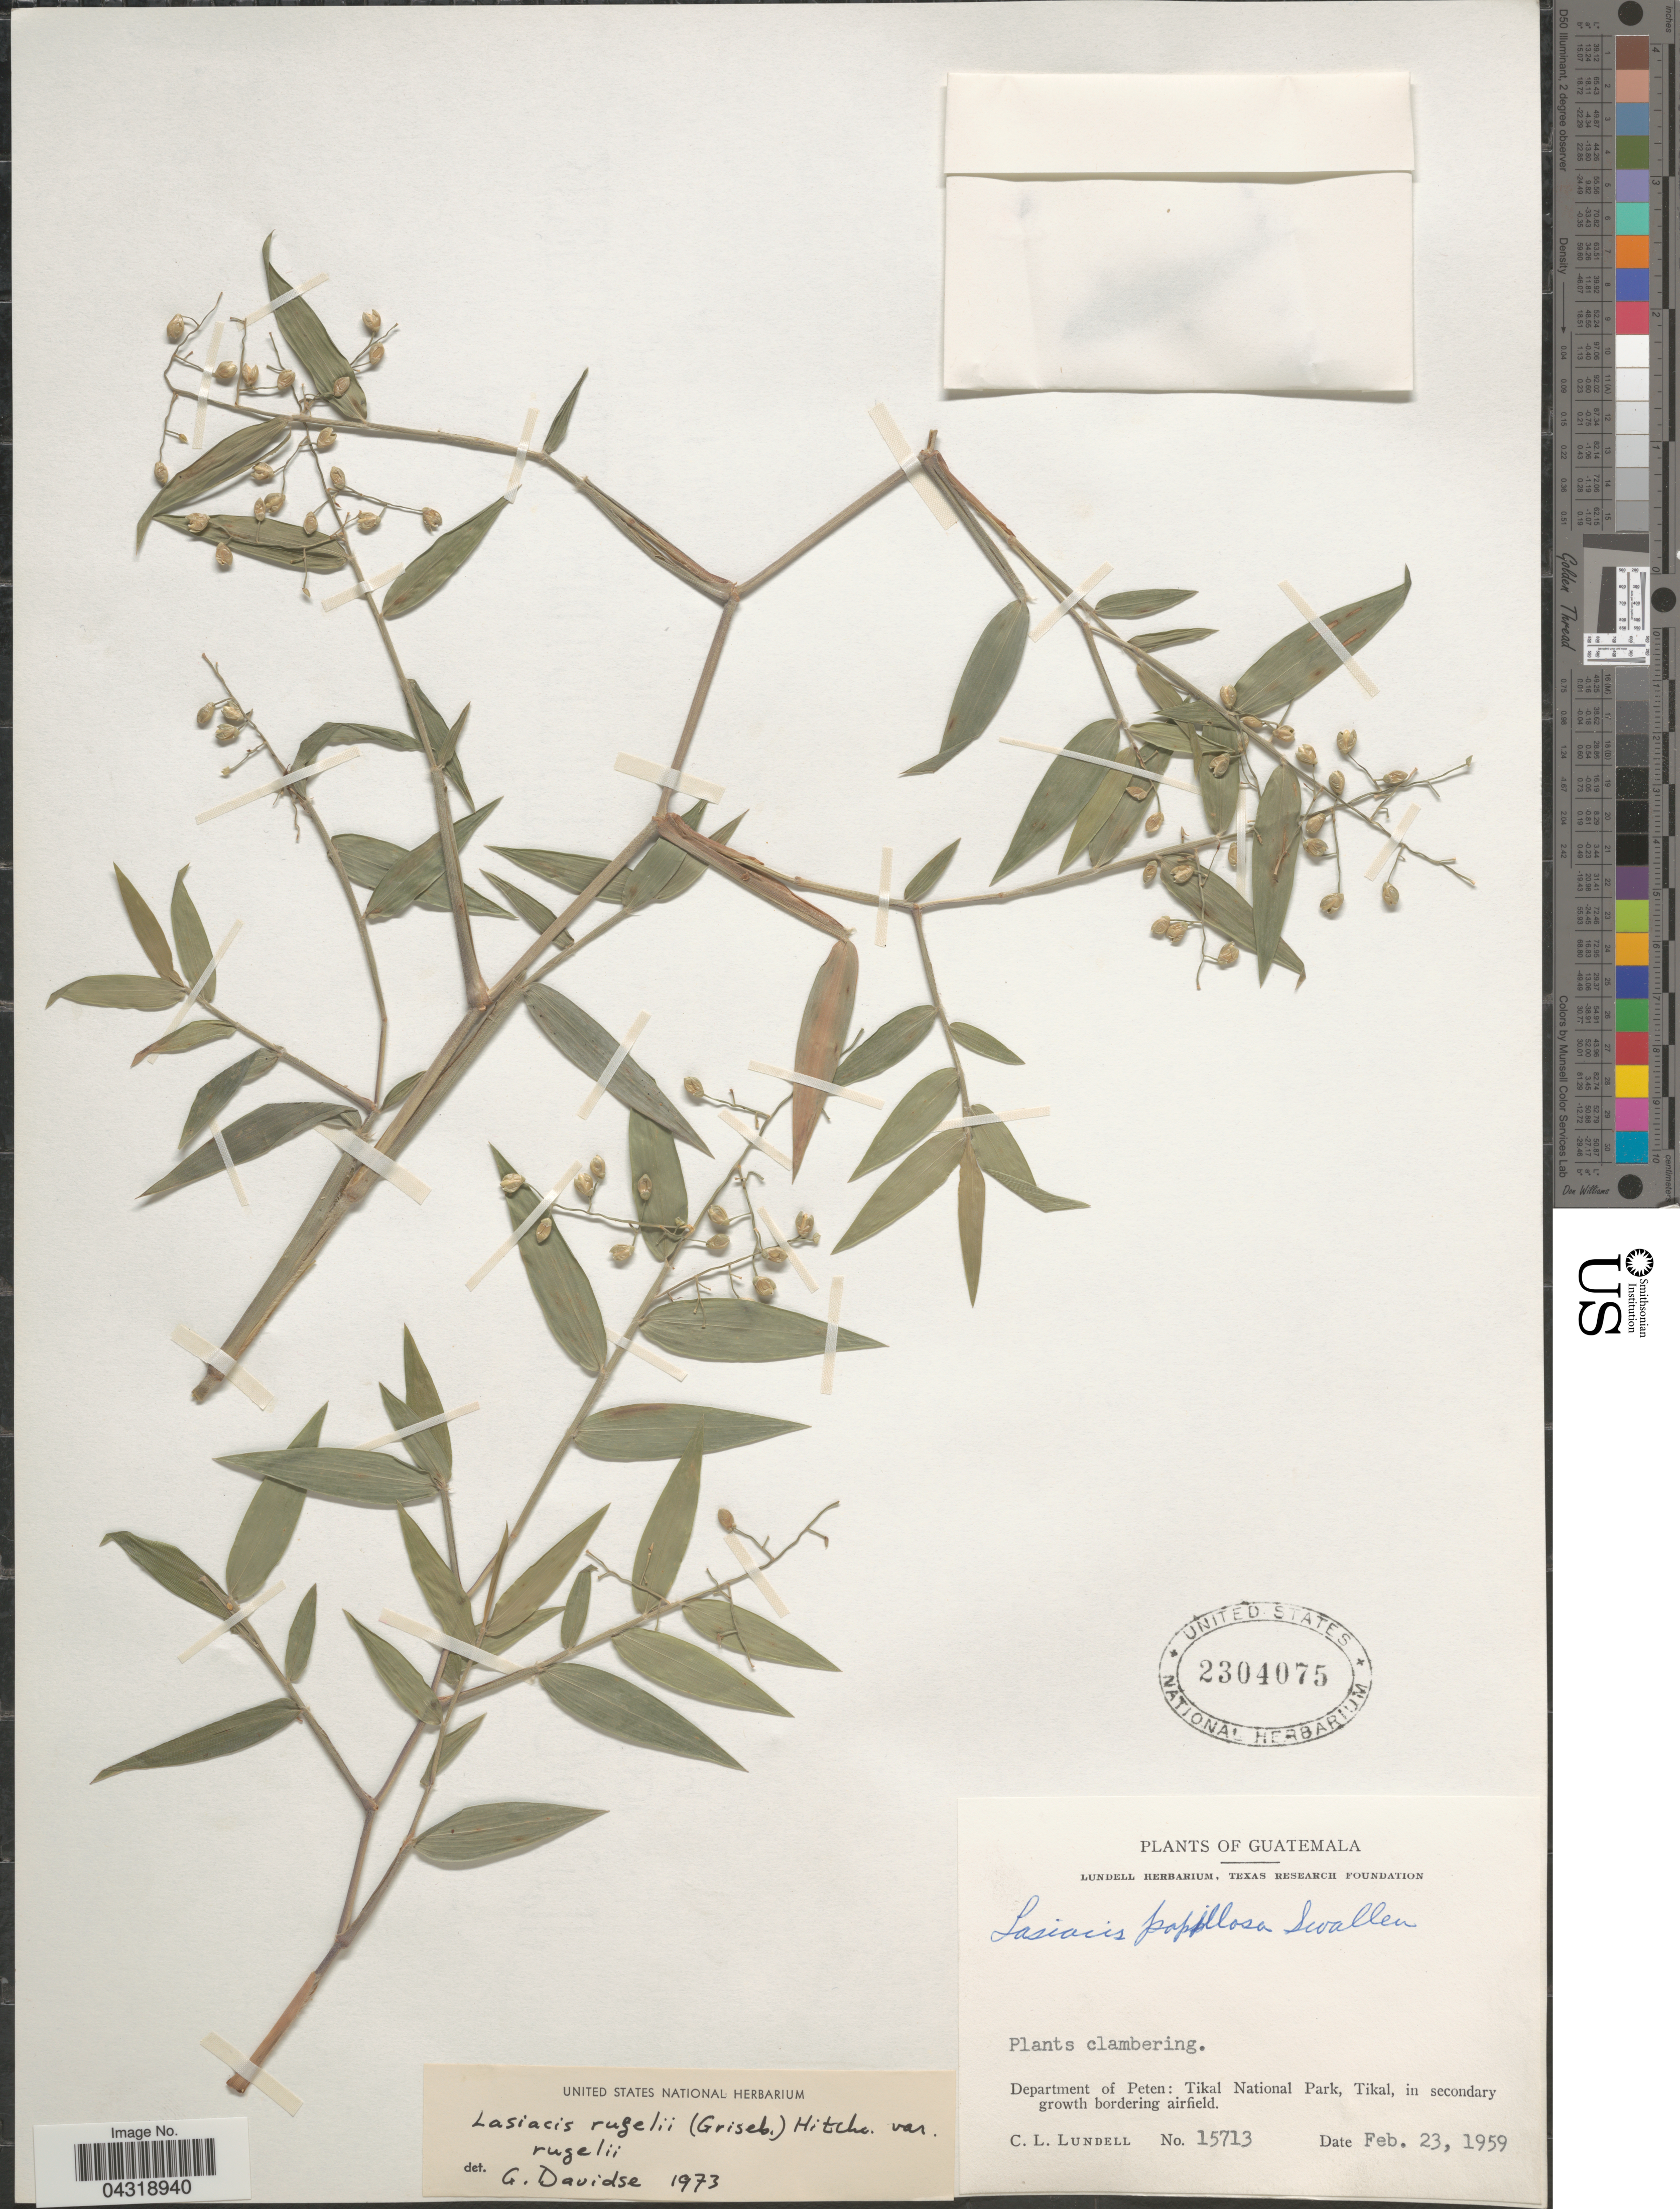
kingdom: Plantae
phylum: Tracheophyta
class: Liliopsida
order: Poales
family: Poaceae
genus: Lasiacis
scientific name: Lasiacis rugelii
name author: (Griseb.) Hitchc.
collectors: C. L. Lundell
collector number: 15713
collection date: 1959-02-23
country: Guatemala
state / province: El Peten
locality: Department of Peten: Tikal National Park, Tikal, in secondary growth bordering airfield.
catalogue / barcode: US 2304075